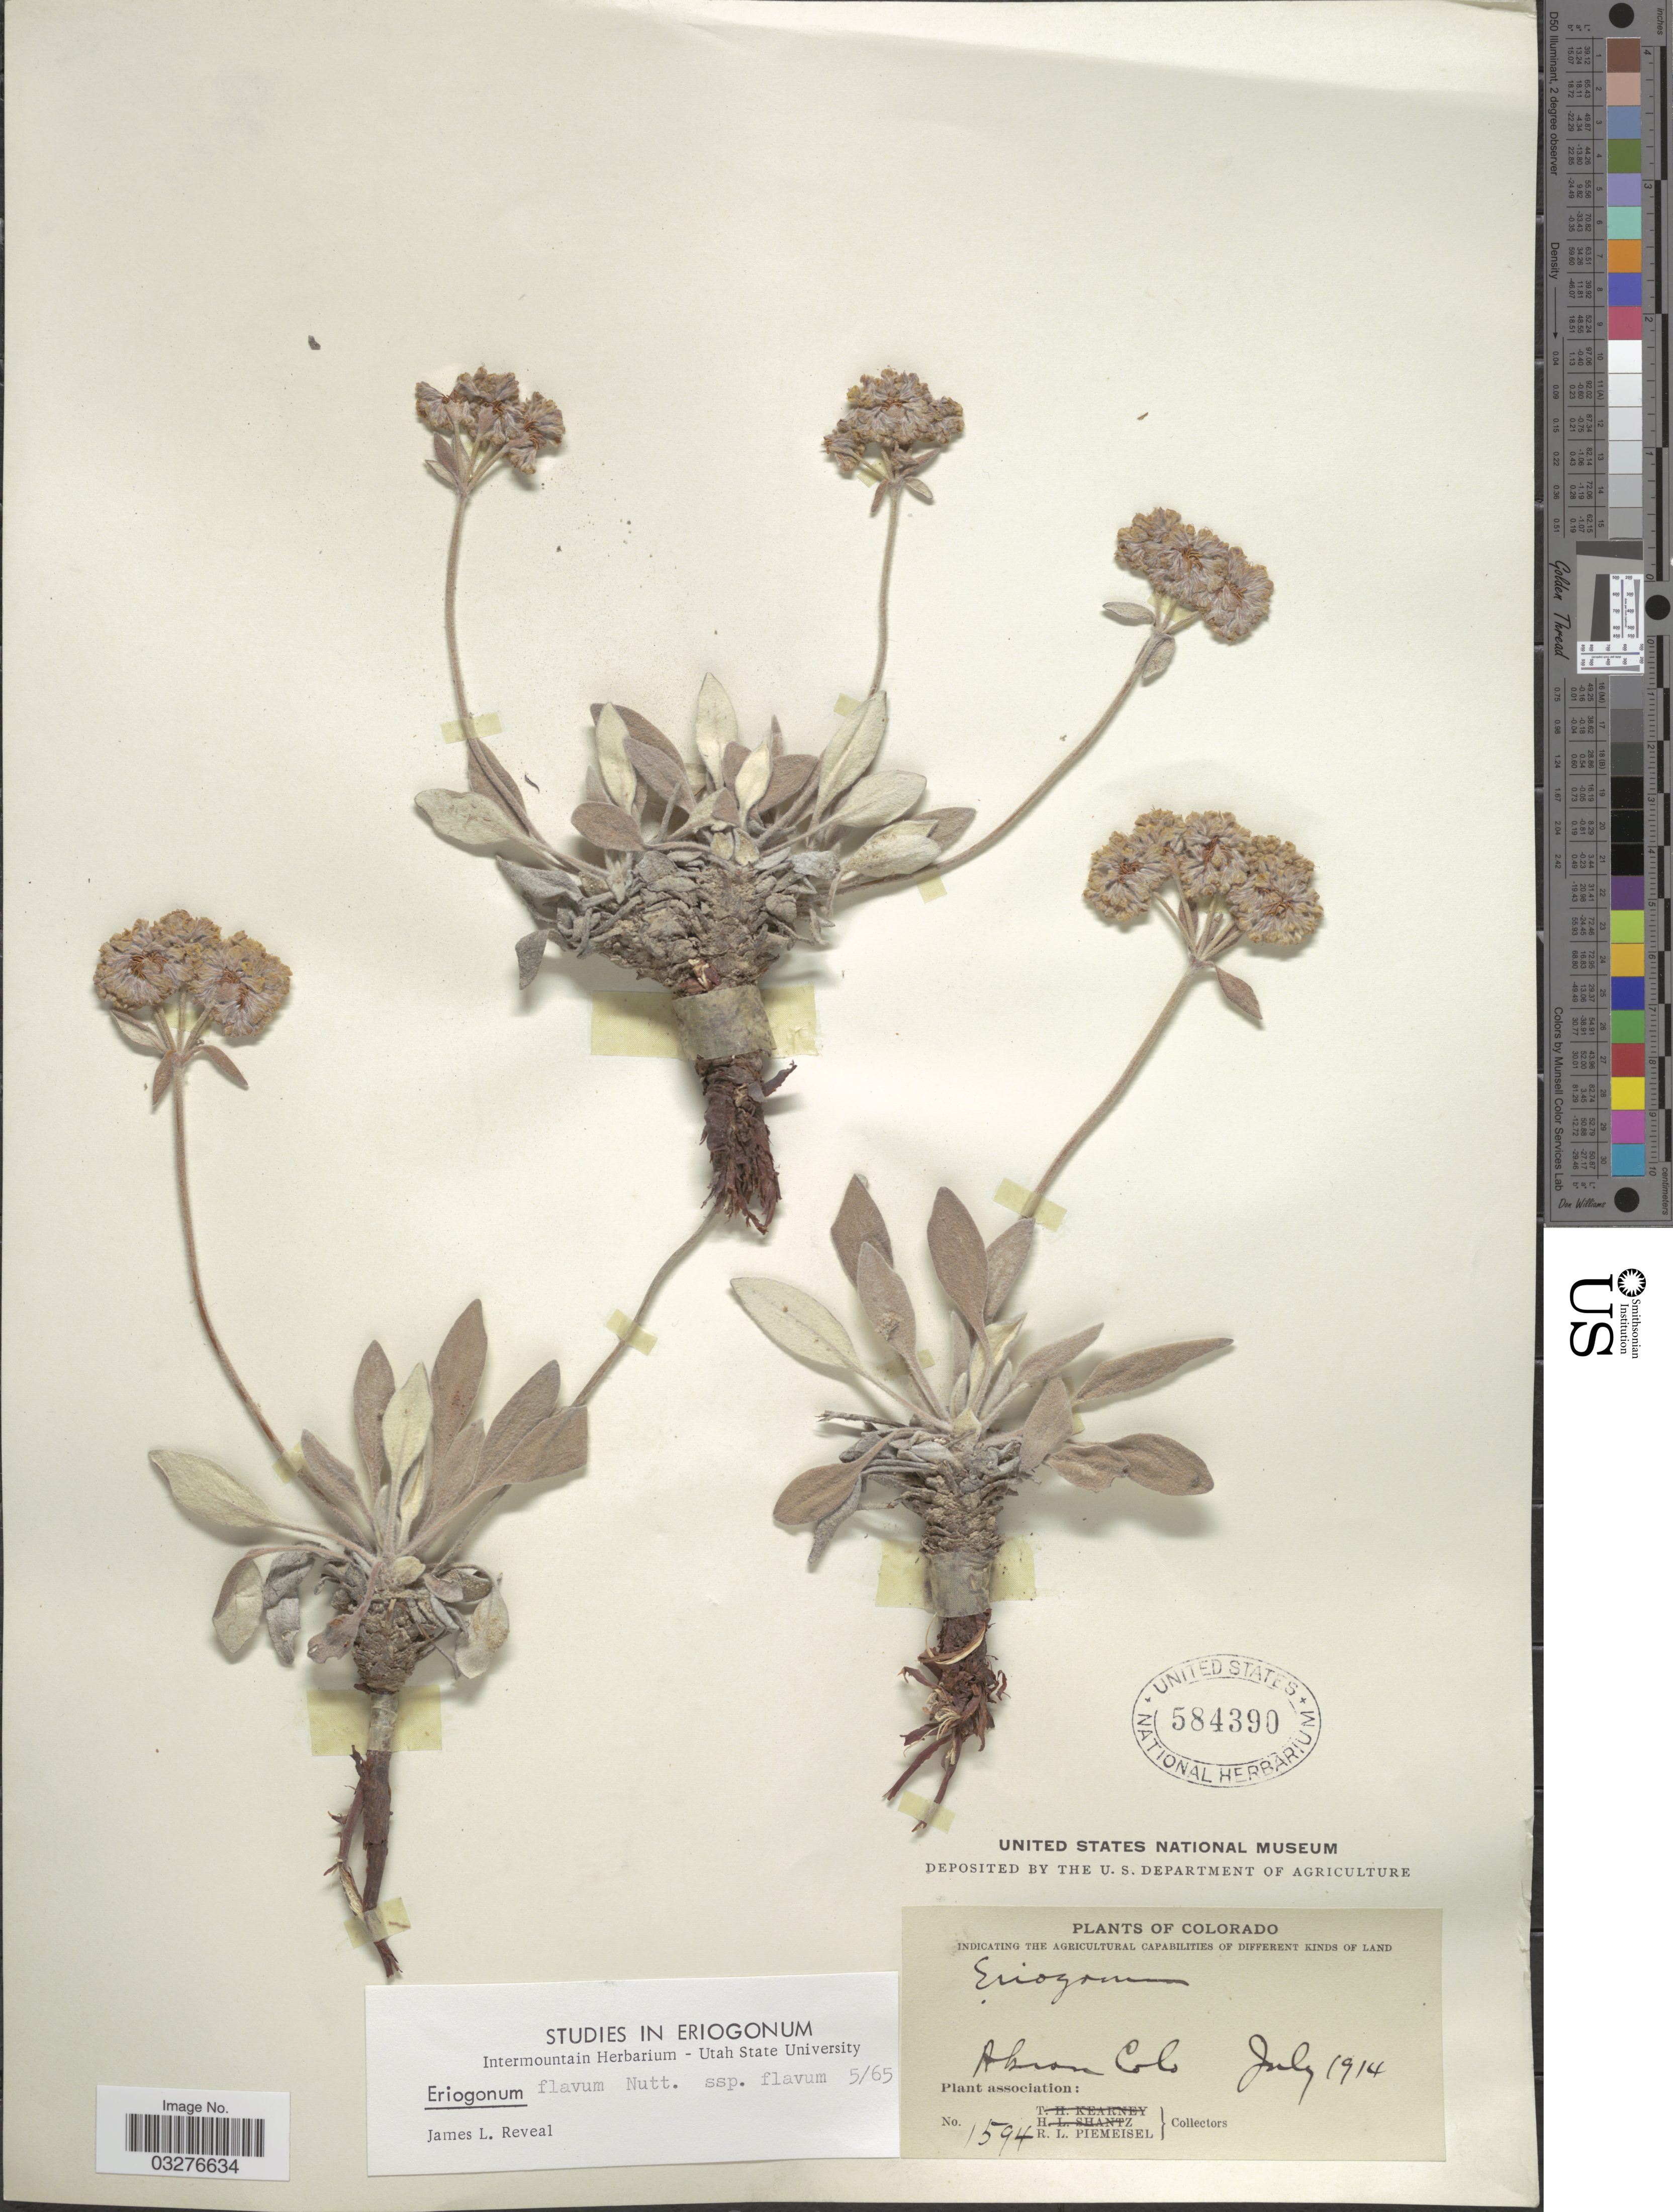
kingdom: Plantae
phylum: Tracheophyta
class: Magnoliopsida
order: Caryophyllales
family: Polygonaceae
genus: Eriogonum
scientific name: Eriogonum flavum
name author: Nutt. ex Benth.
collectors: R. L. Piemeisel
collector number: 1594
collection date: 1914-07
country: United States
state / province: Colorado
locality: Akron.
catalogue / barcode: US 584390